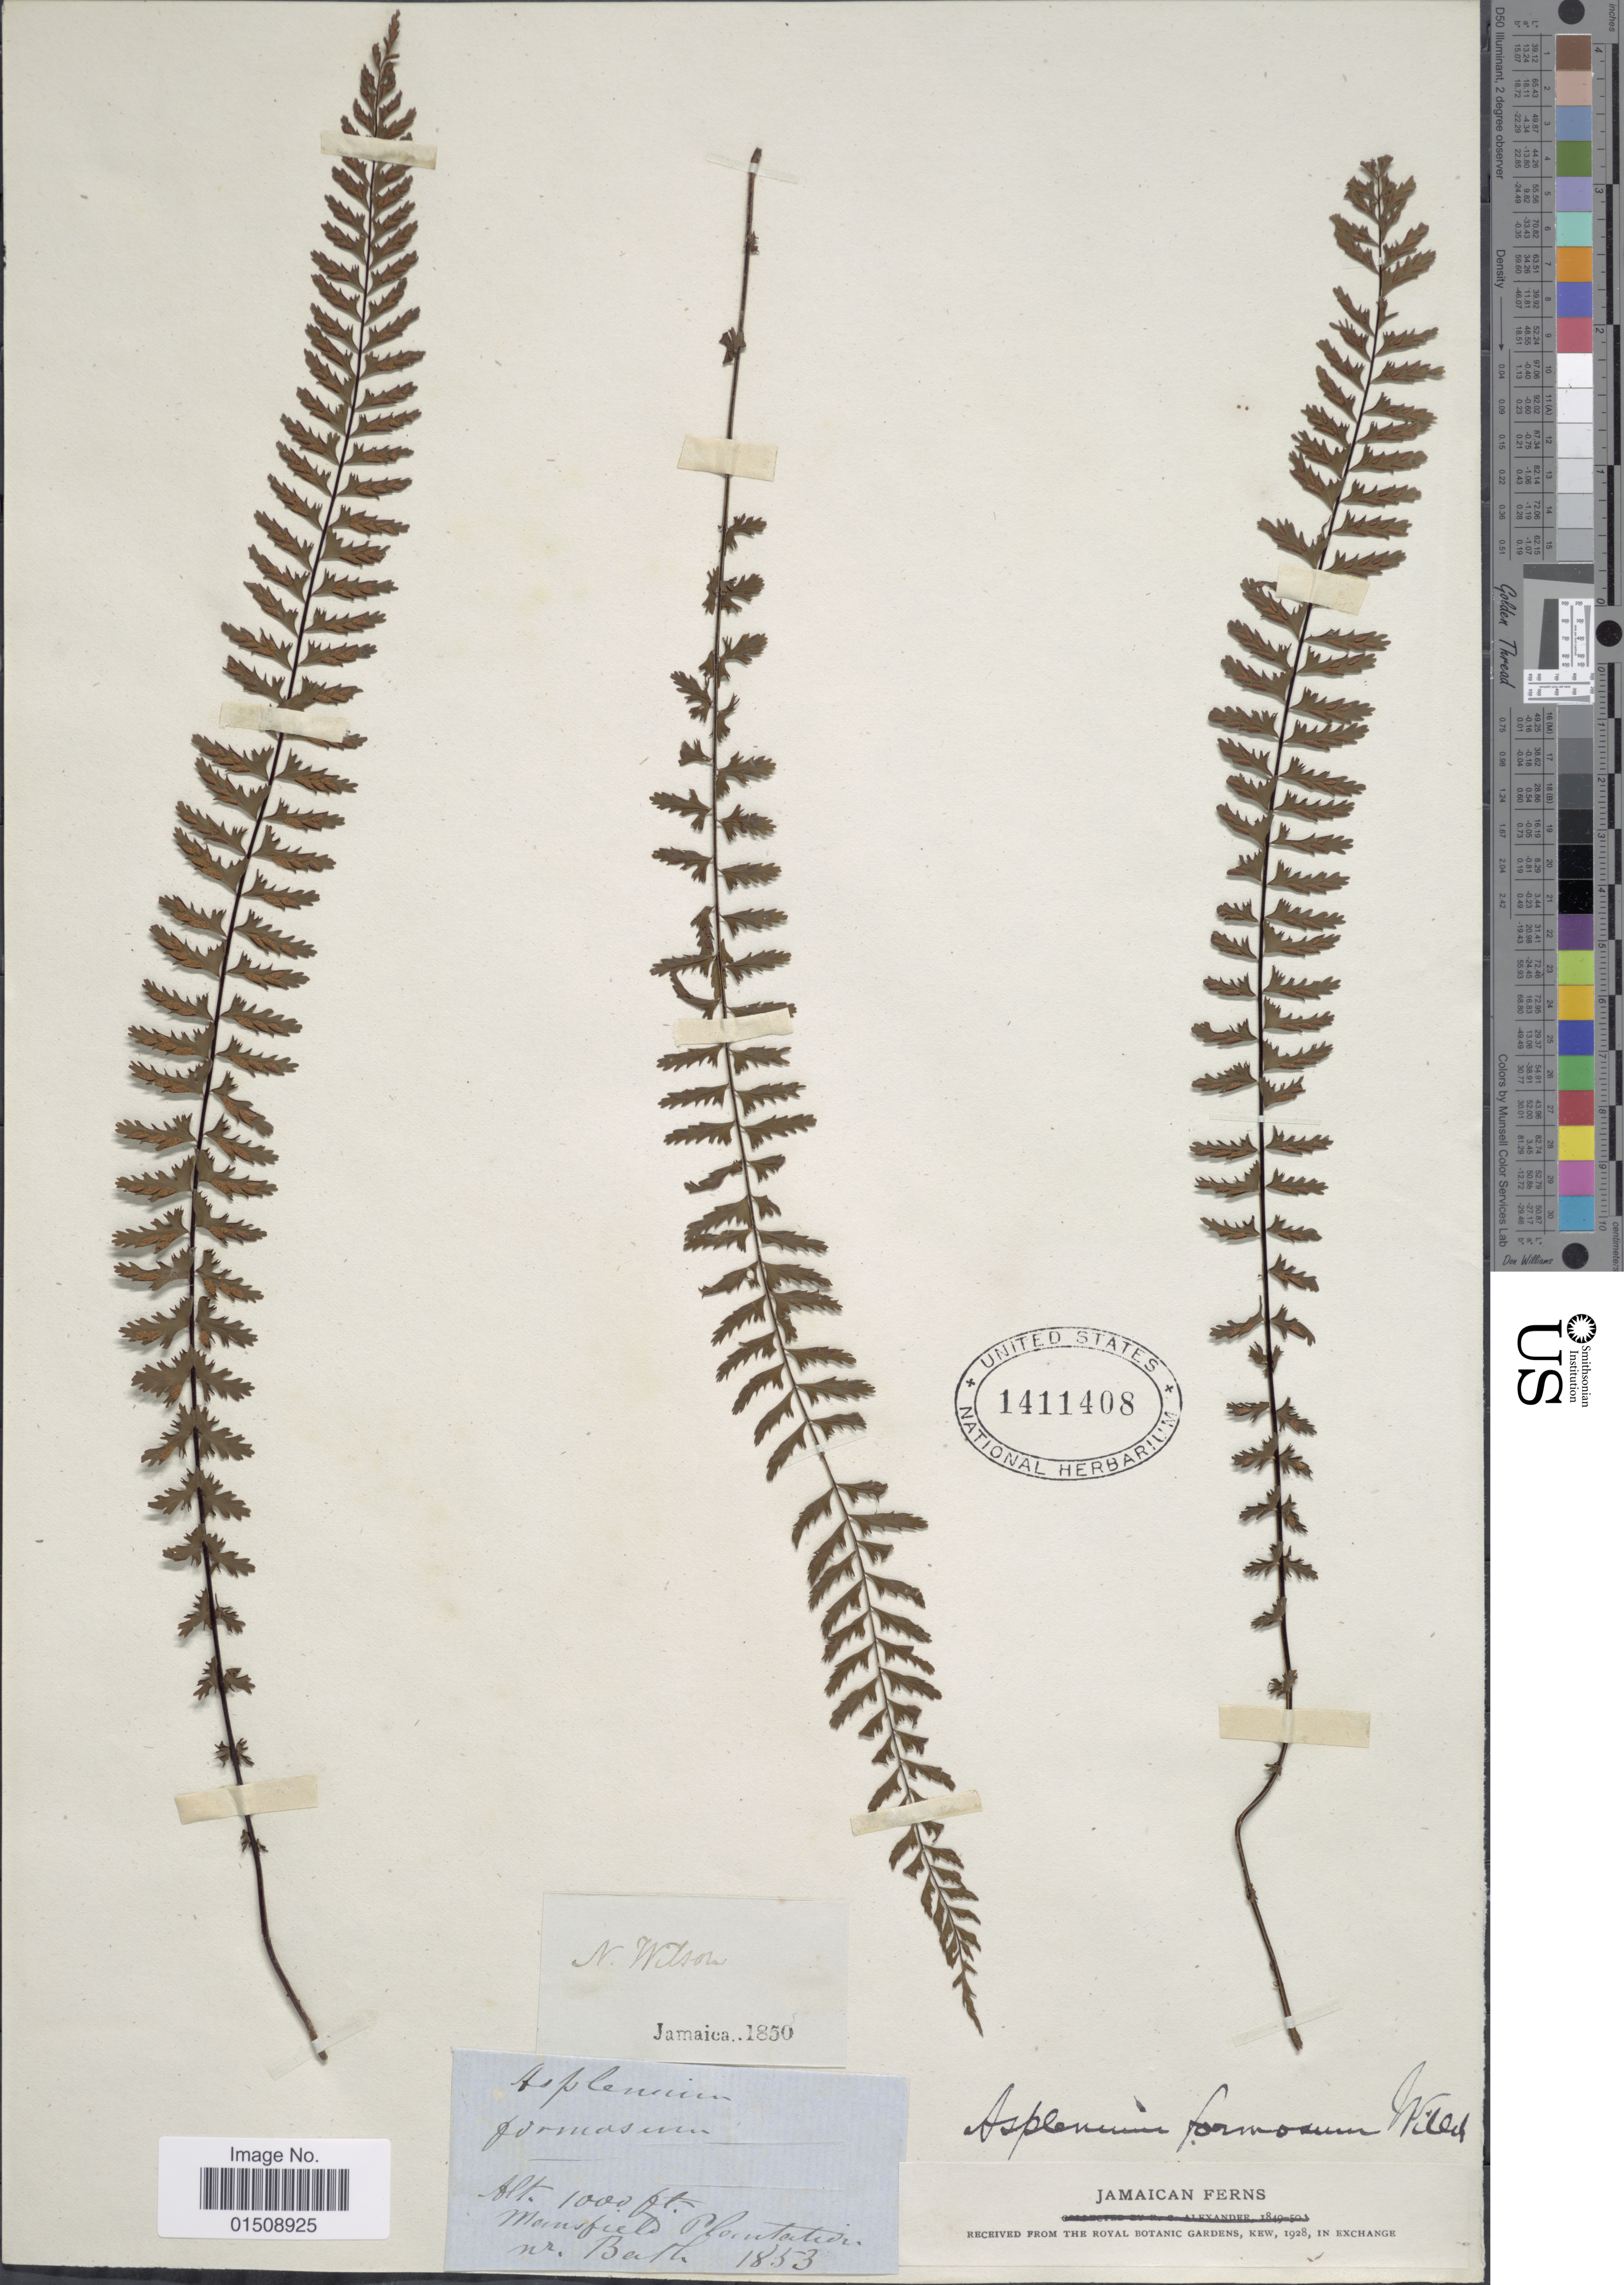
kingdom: Plantae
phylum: Tracheophyta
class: Polypodiopsida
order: Polypodiales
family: Aspleniaceae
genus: Asplenium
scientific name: Asplenium formosum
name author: Willd.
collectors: N. Wilson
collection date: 1853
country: Jamaica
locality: Mansfield Plantation nr Bath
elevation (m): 305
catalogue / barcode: US 1411408